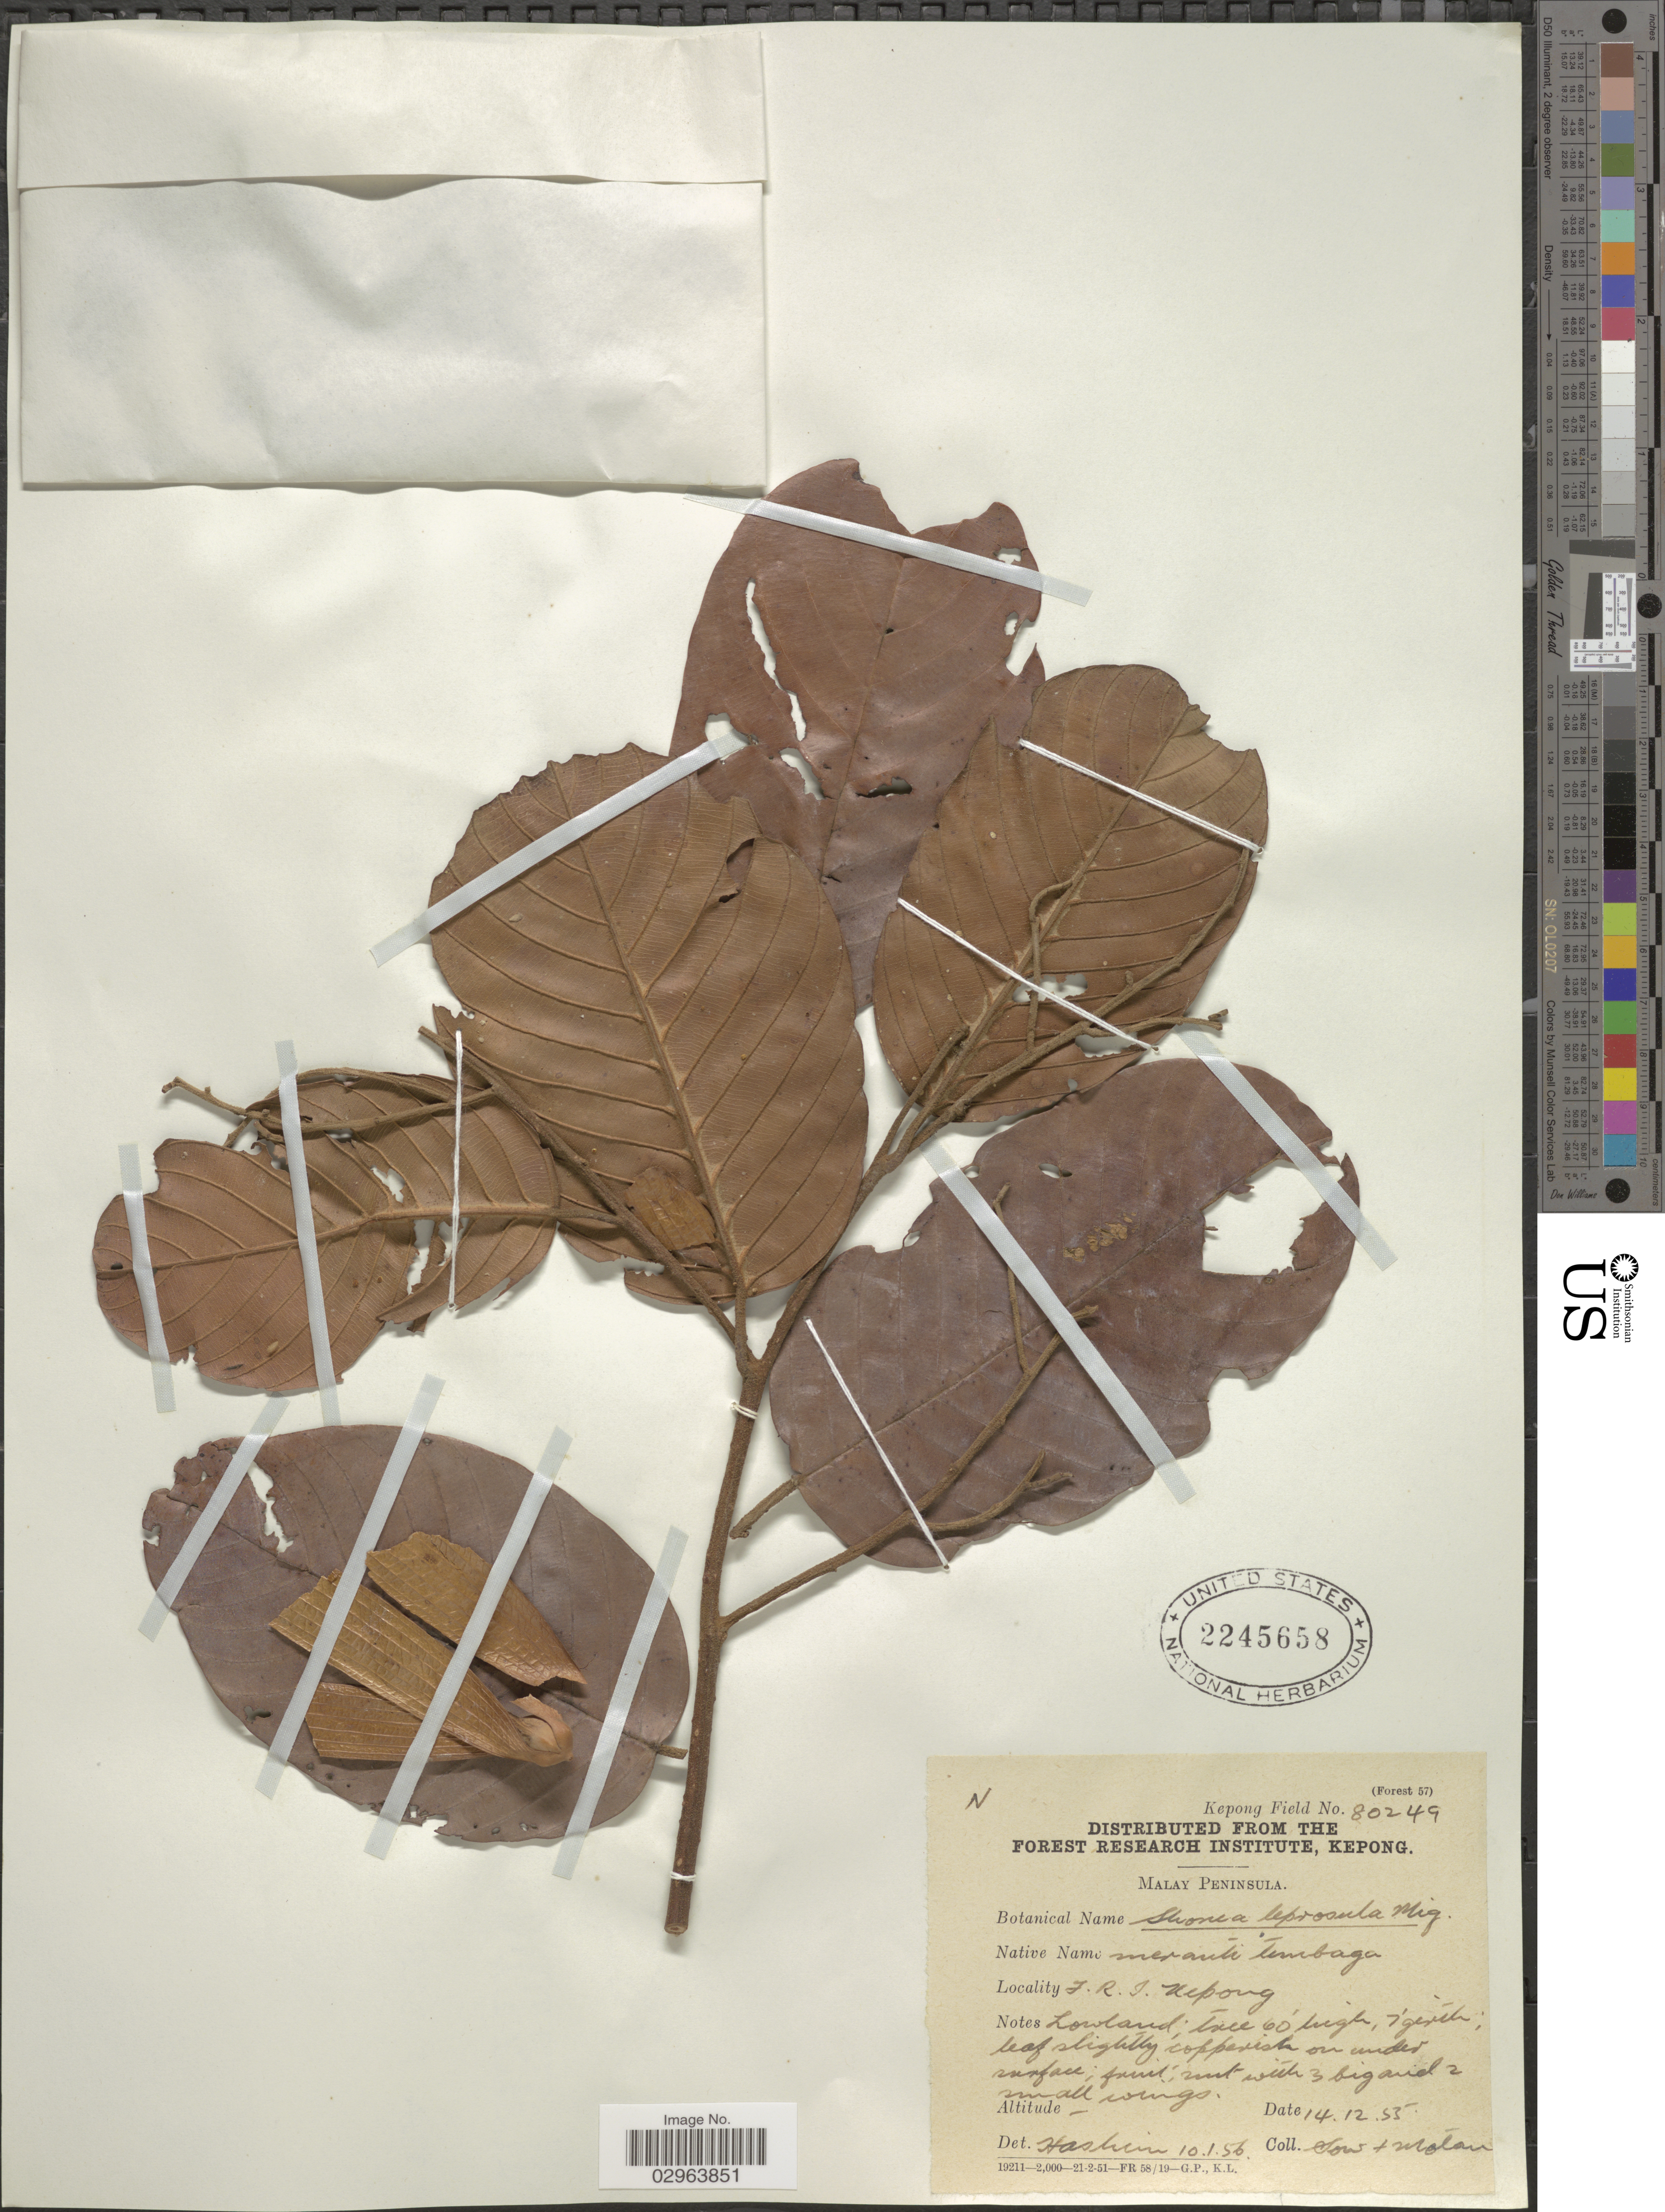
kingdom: Plantae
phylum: Tracheophyta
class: Magnoliopsida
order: Malvales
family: Dipterocarpaceae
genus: Rubroshorea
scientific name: Rubroshorea leprosula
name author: (Miq.) P.S. Ashton & J. Heck.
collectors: -. Sow & -. Motan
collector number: Kepong Field 80249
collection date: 1955-12-14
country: Malaysia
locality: Malay Peninsula, F. R. I. Kepong.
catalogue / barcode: US 2245658